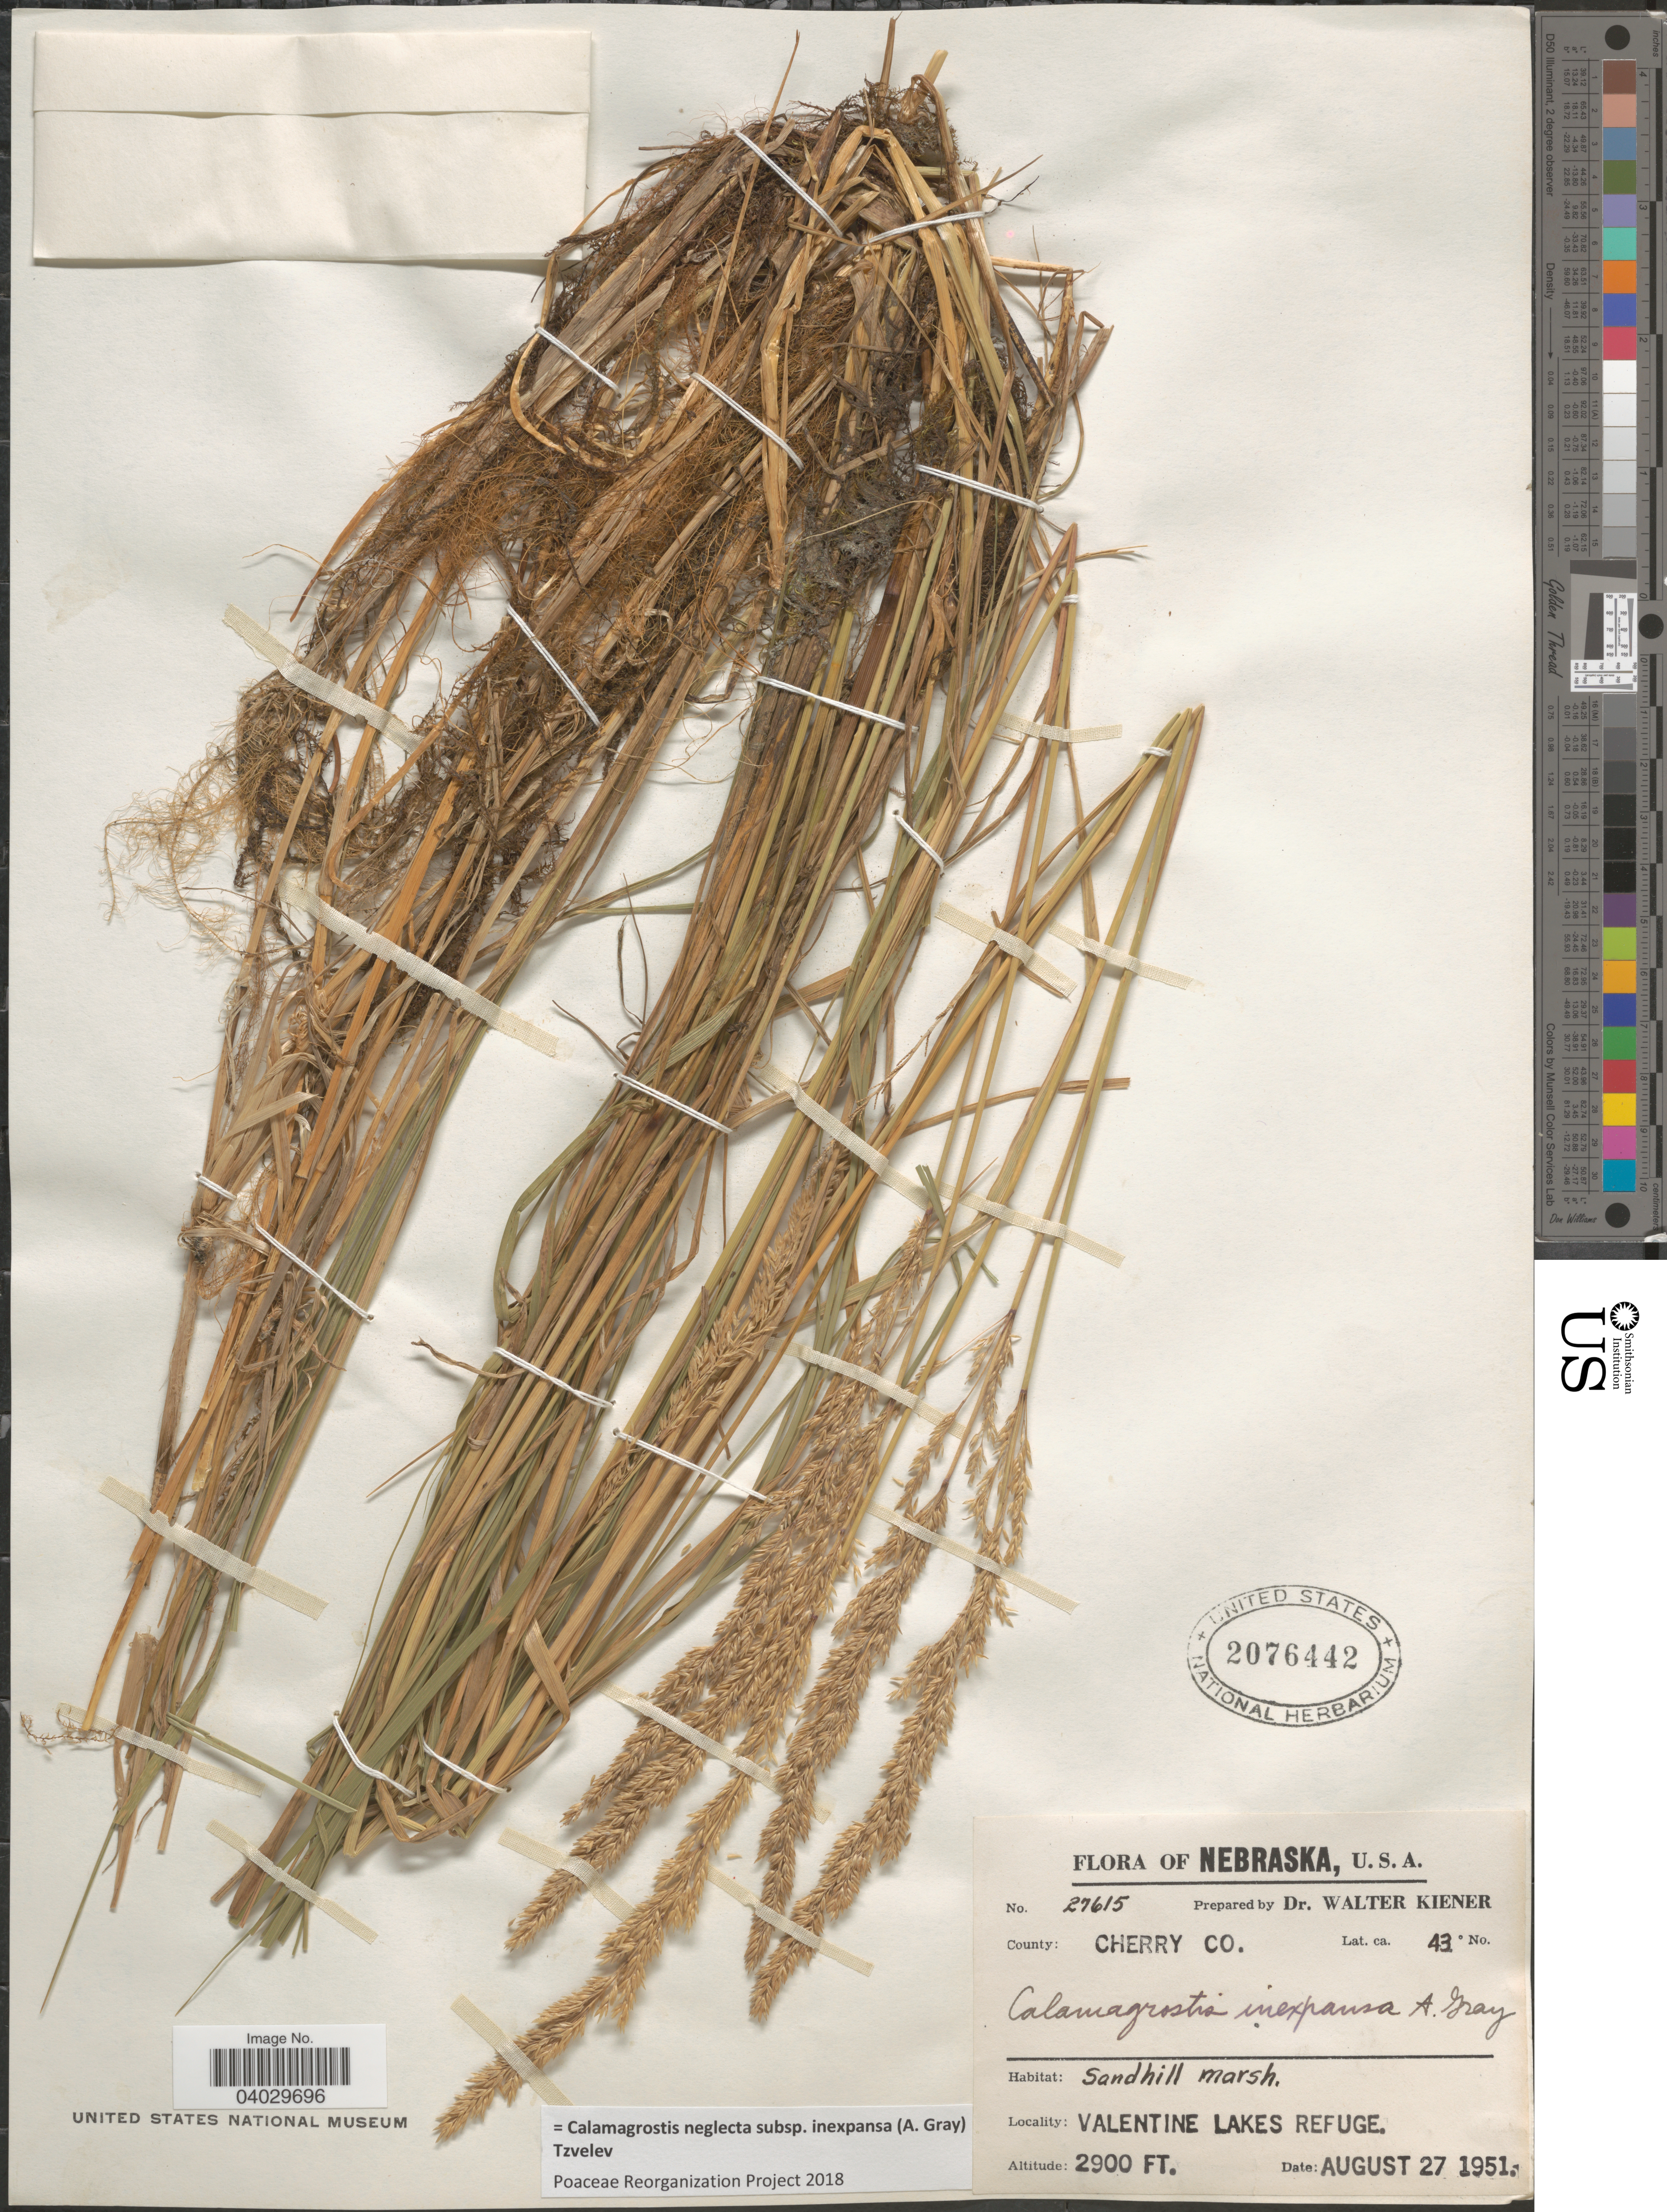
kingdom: Plantae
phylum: Tracheophyta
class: Liliopsida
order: Poales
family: Poaceae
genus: Calamagrostis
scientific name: Calamagrostis neglecta subsp. inexpansa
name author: (A. Gray) Tzvelev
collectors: W. Kiener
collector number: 27615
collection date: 1951-08-27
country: United States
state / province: Nebraska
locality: County: Cherry Co. Valentine Lakes Refuge.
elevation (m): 884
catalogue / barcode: US 2076442